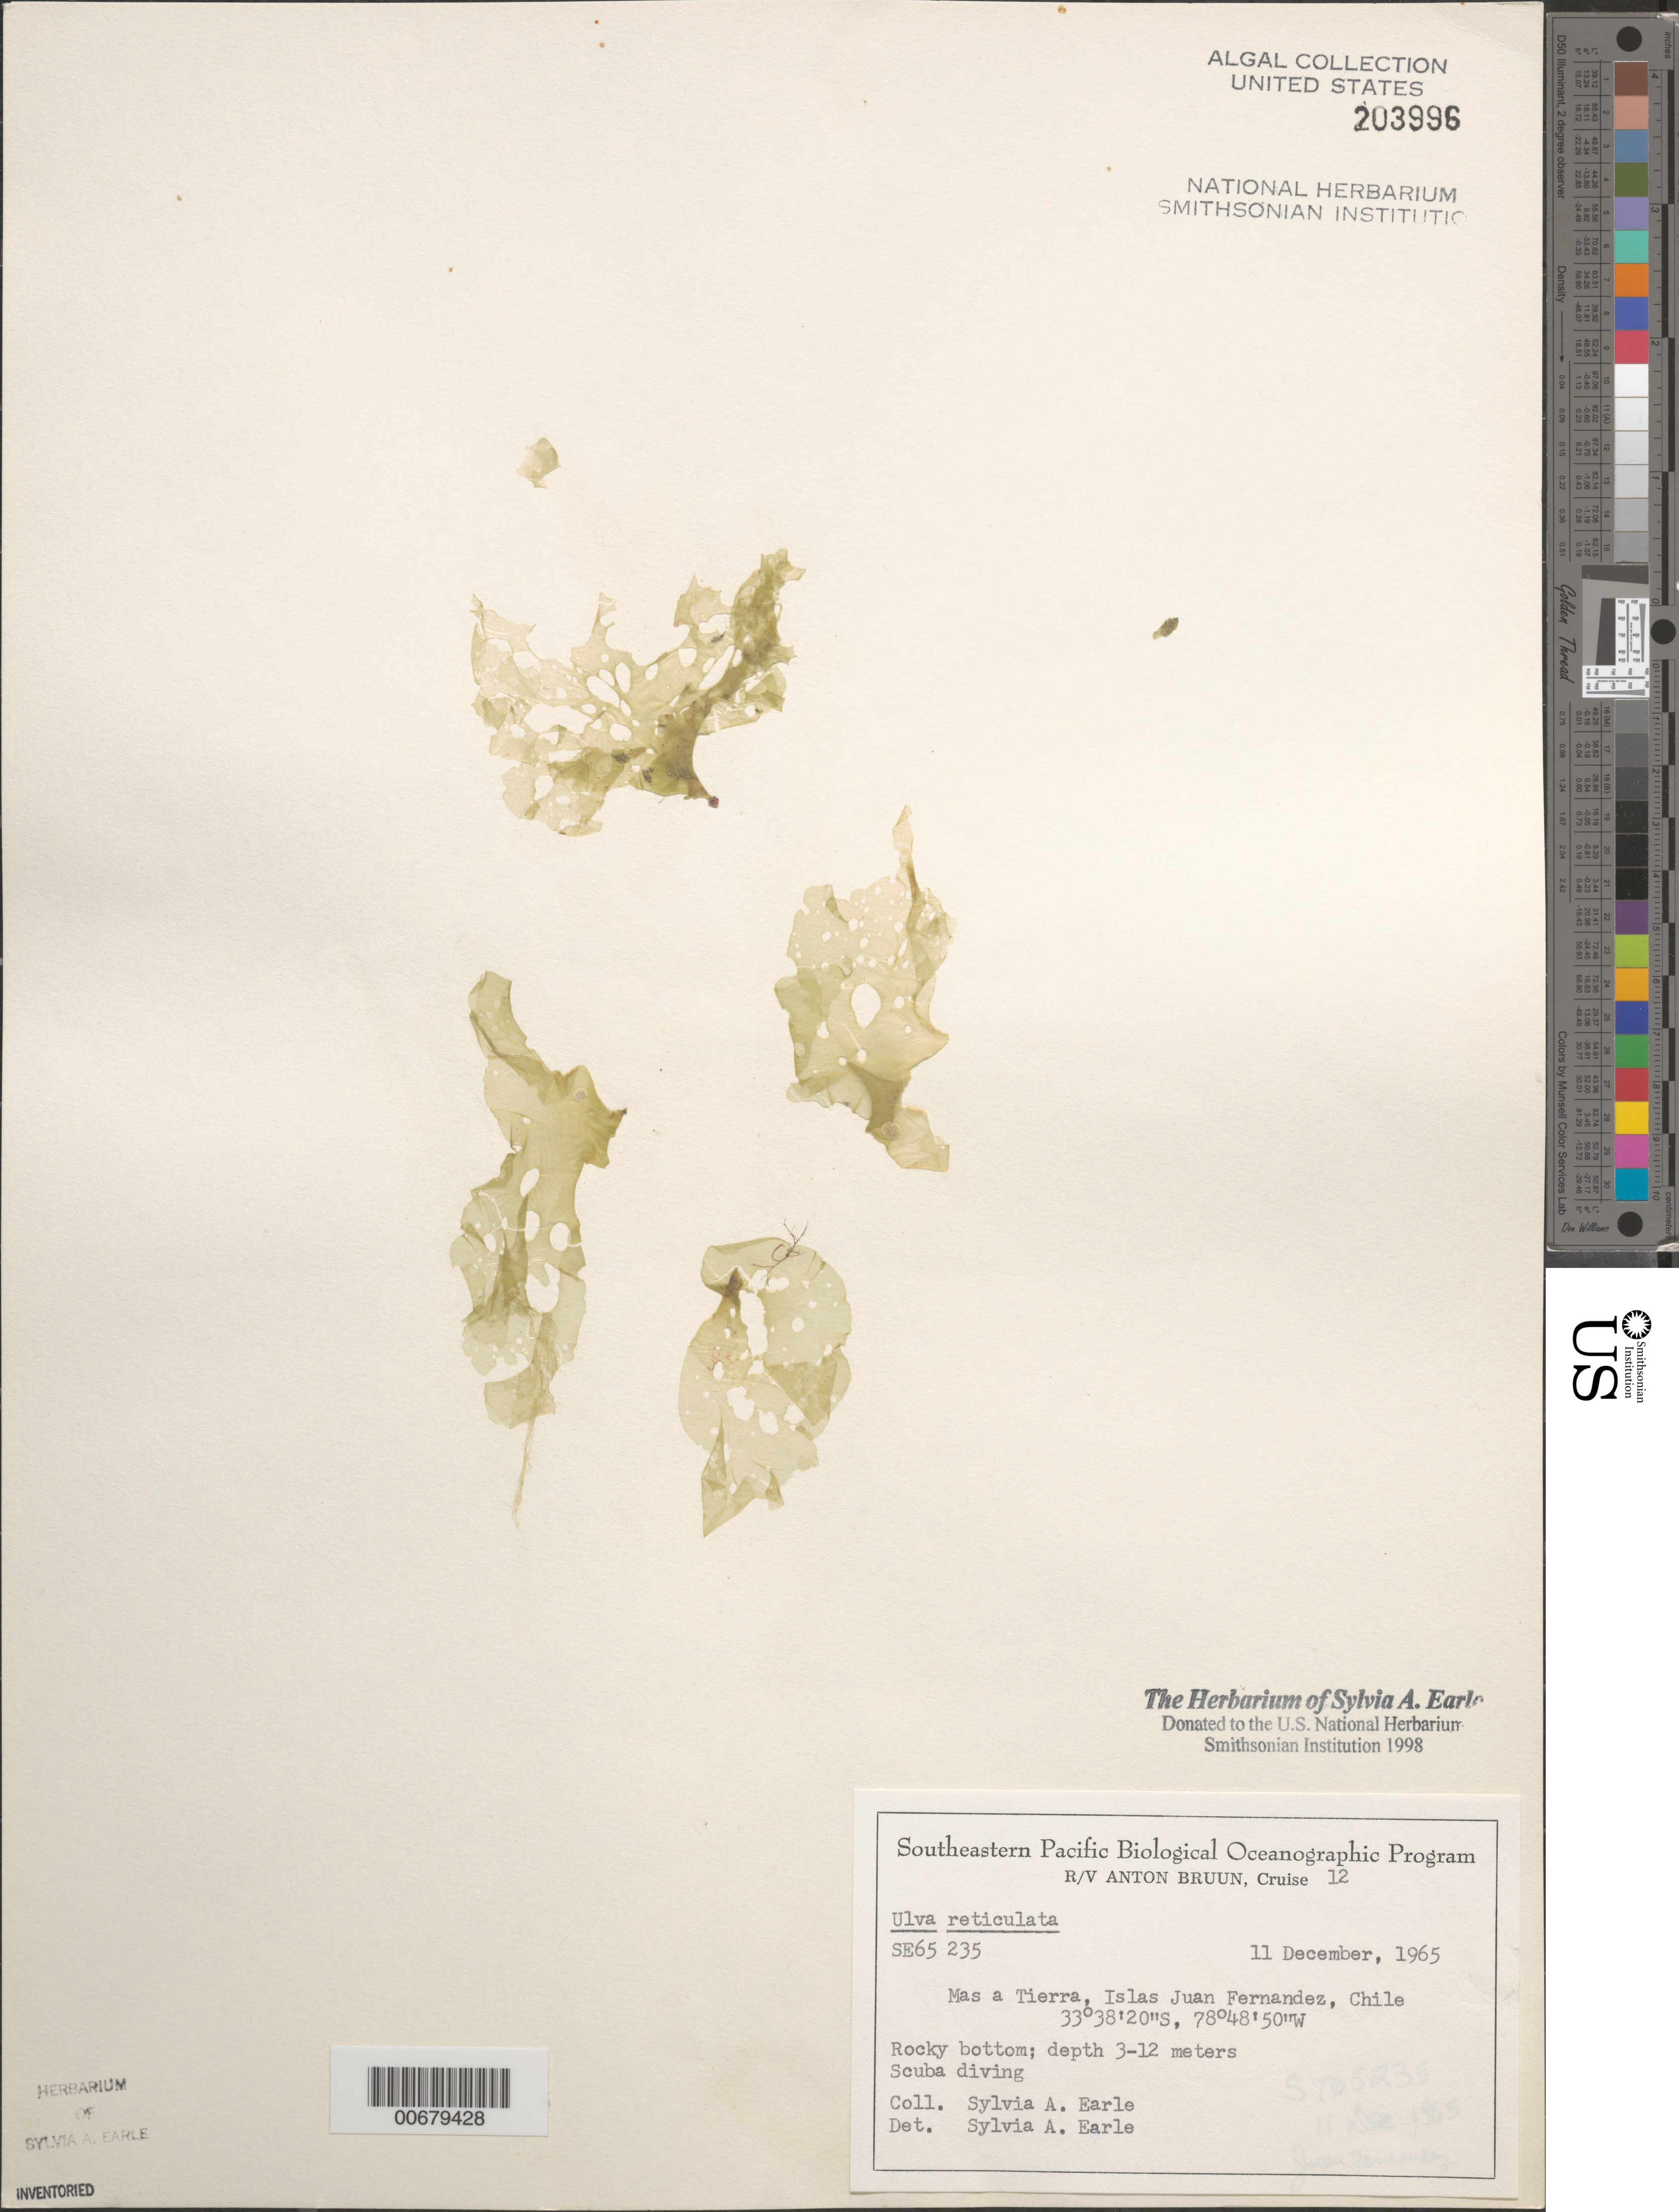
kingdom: Plantae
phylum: Chlorophyta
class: Ulvophyceae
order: Ulvales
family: Ulvaceae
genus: Ulva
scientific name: Ulva reticulata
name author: Forssk.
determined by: Earle, S. A.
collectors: S. A. Earle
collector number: SE 65235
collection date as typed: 11 Dec 1965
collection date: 1965-12-11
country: Chile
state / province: Valparaíso (V)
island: Isla Más a Tierra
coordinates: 33 38' 20" S, 78 48' 50" W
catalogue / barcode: US 203996